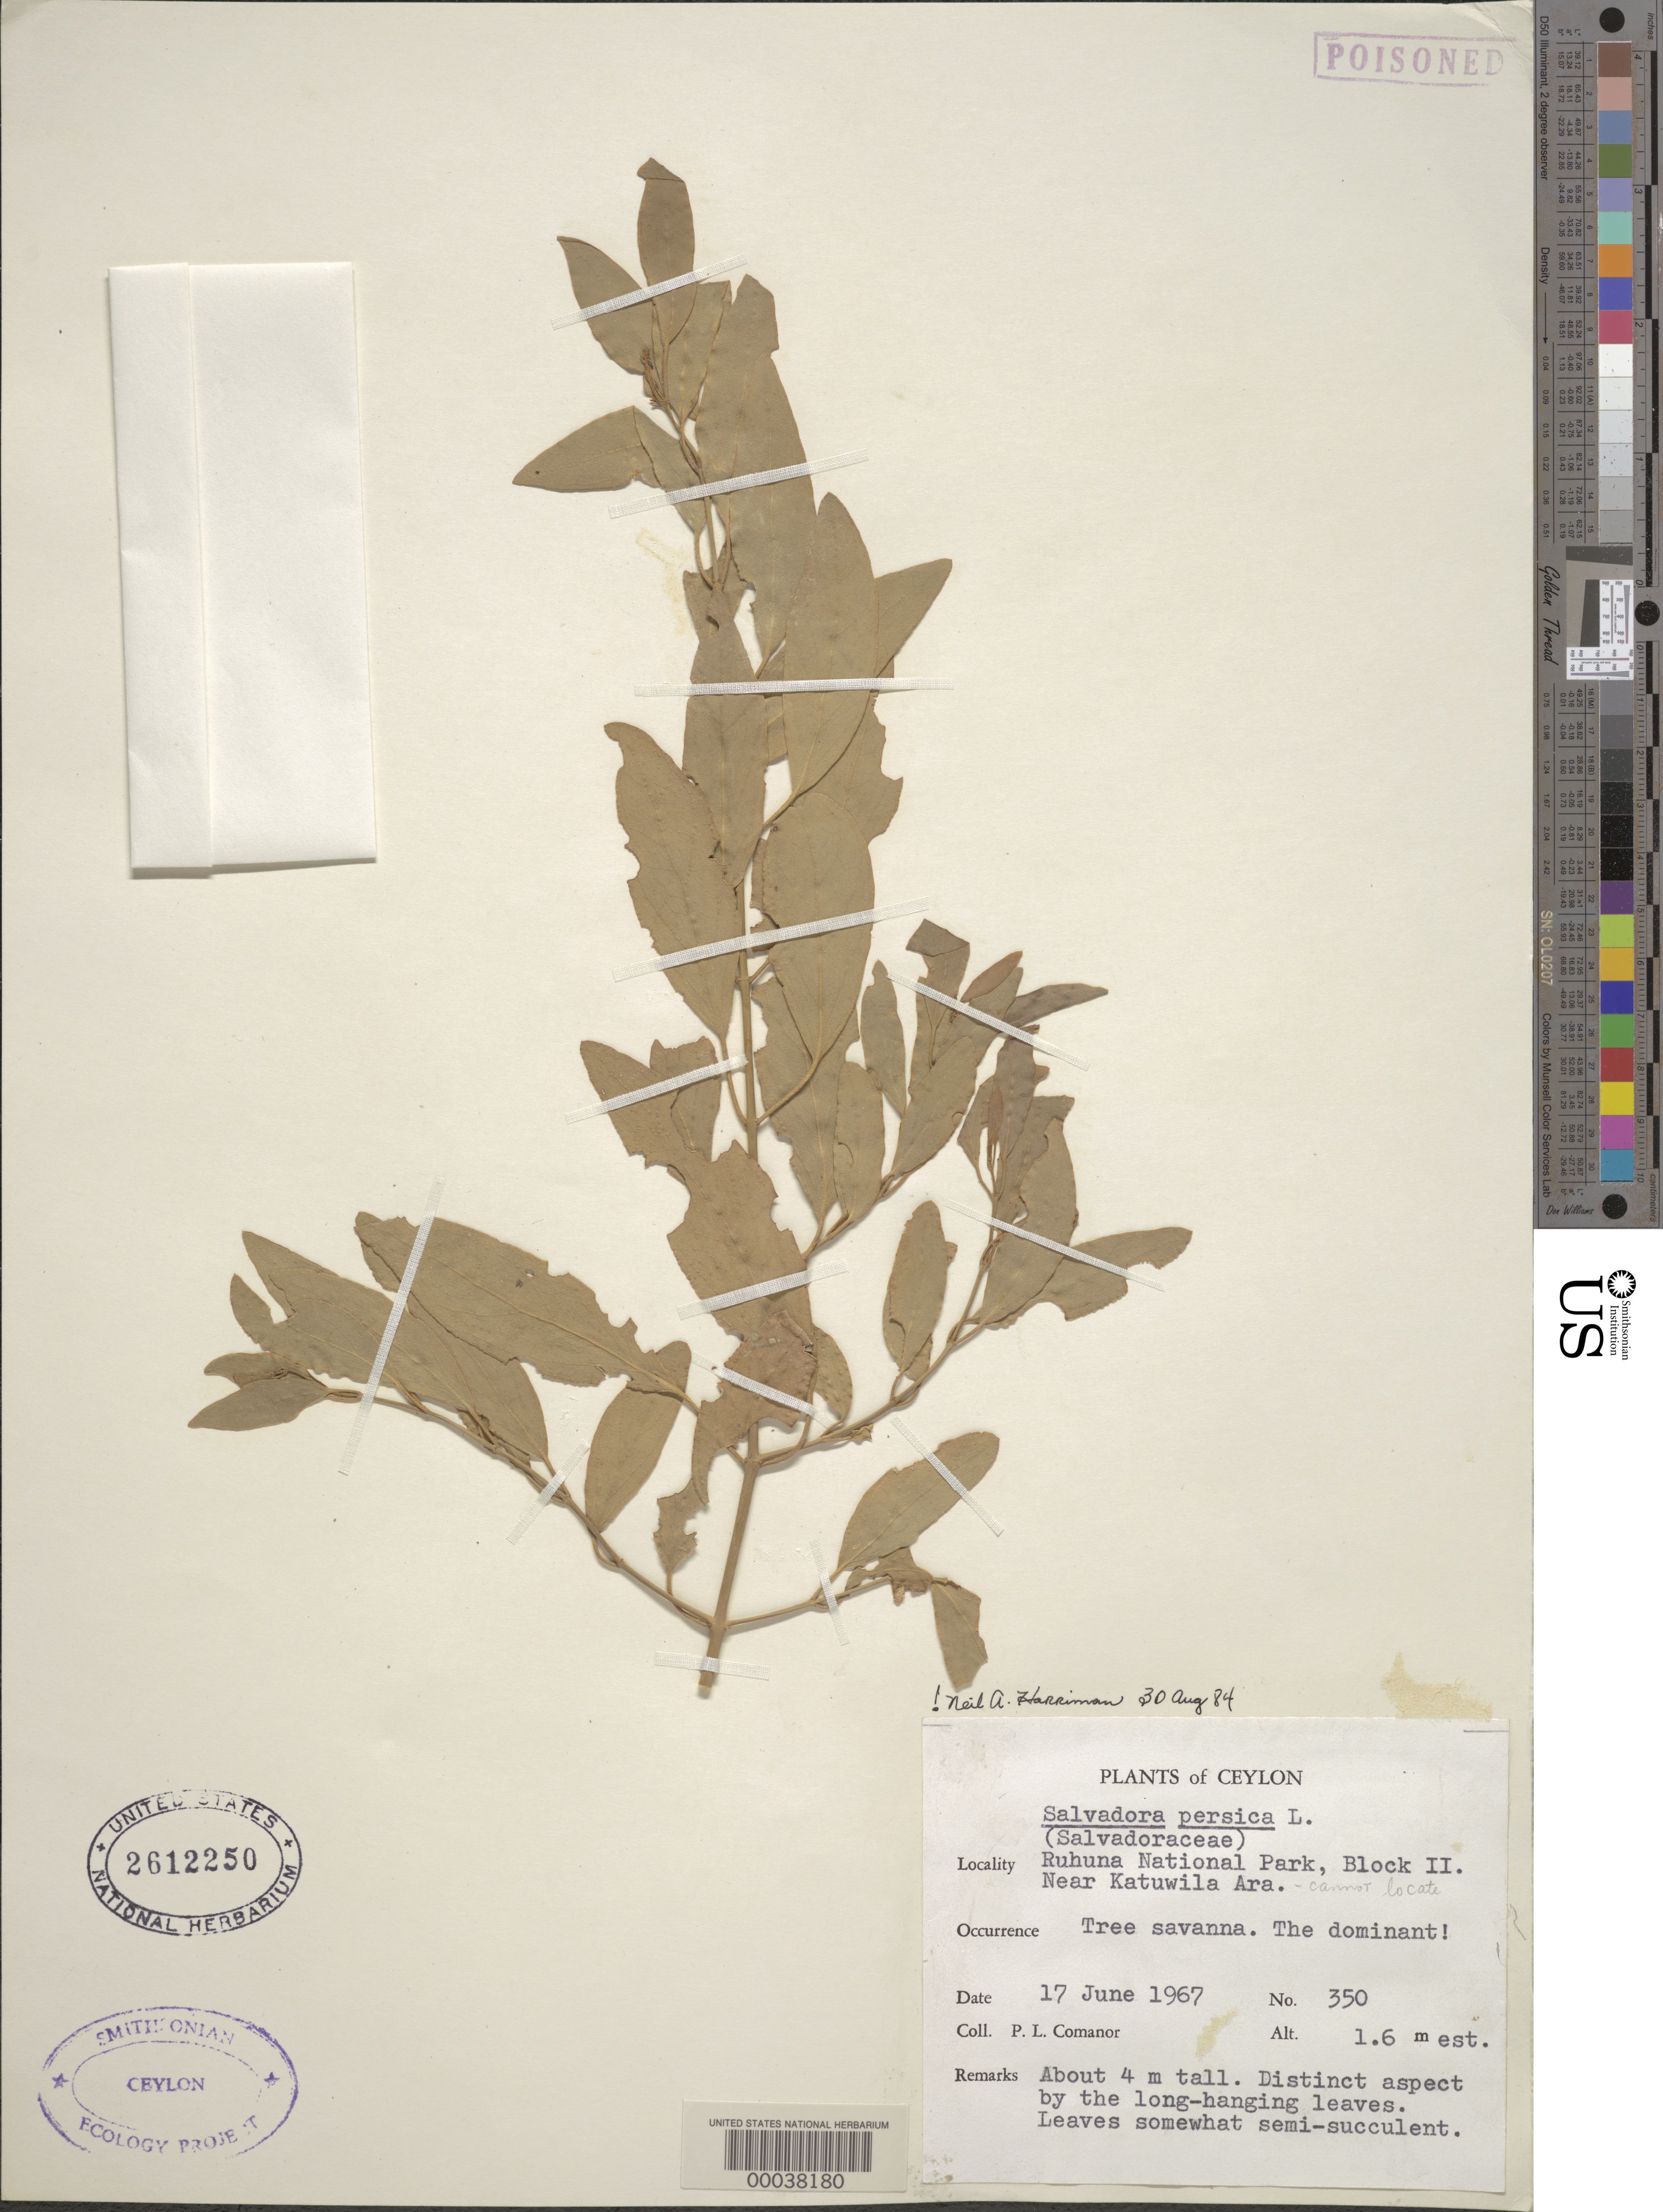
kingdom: Plantae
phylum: Tracheophyta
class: Magnoliopsida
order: Brassicales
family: Salvadoraceae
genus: Salvadora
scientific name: Salvadora persica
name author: L.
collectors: P. Comanor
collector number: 350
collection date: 1967-06-17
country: Sri Lanka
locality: Ceylon. Ruhuna National Park, Block II. Near Katuwila Ara.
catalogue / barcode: US 2612250